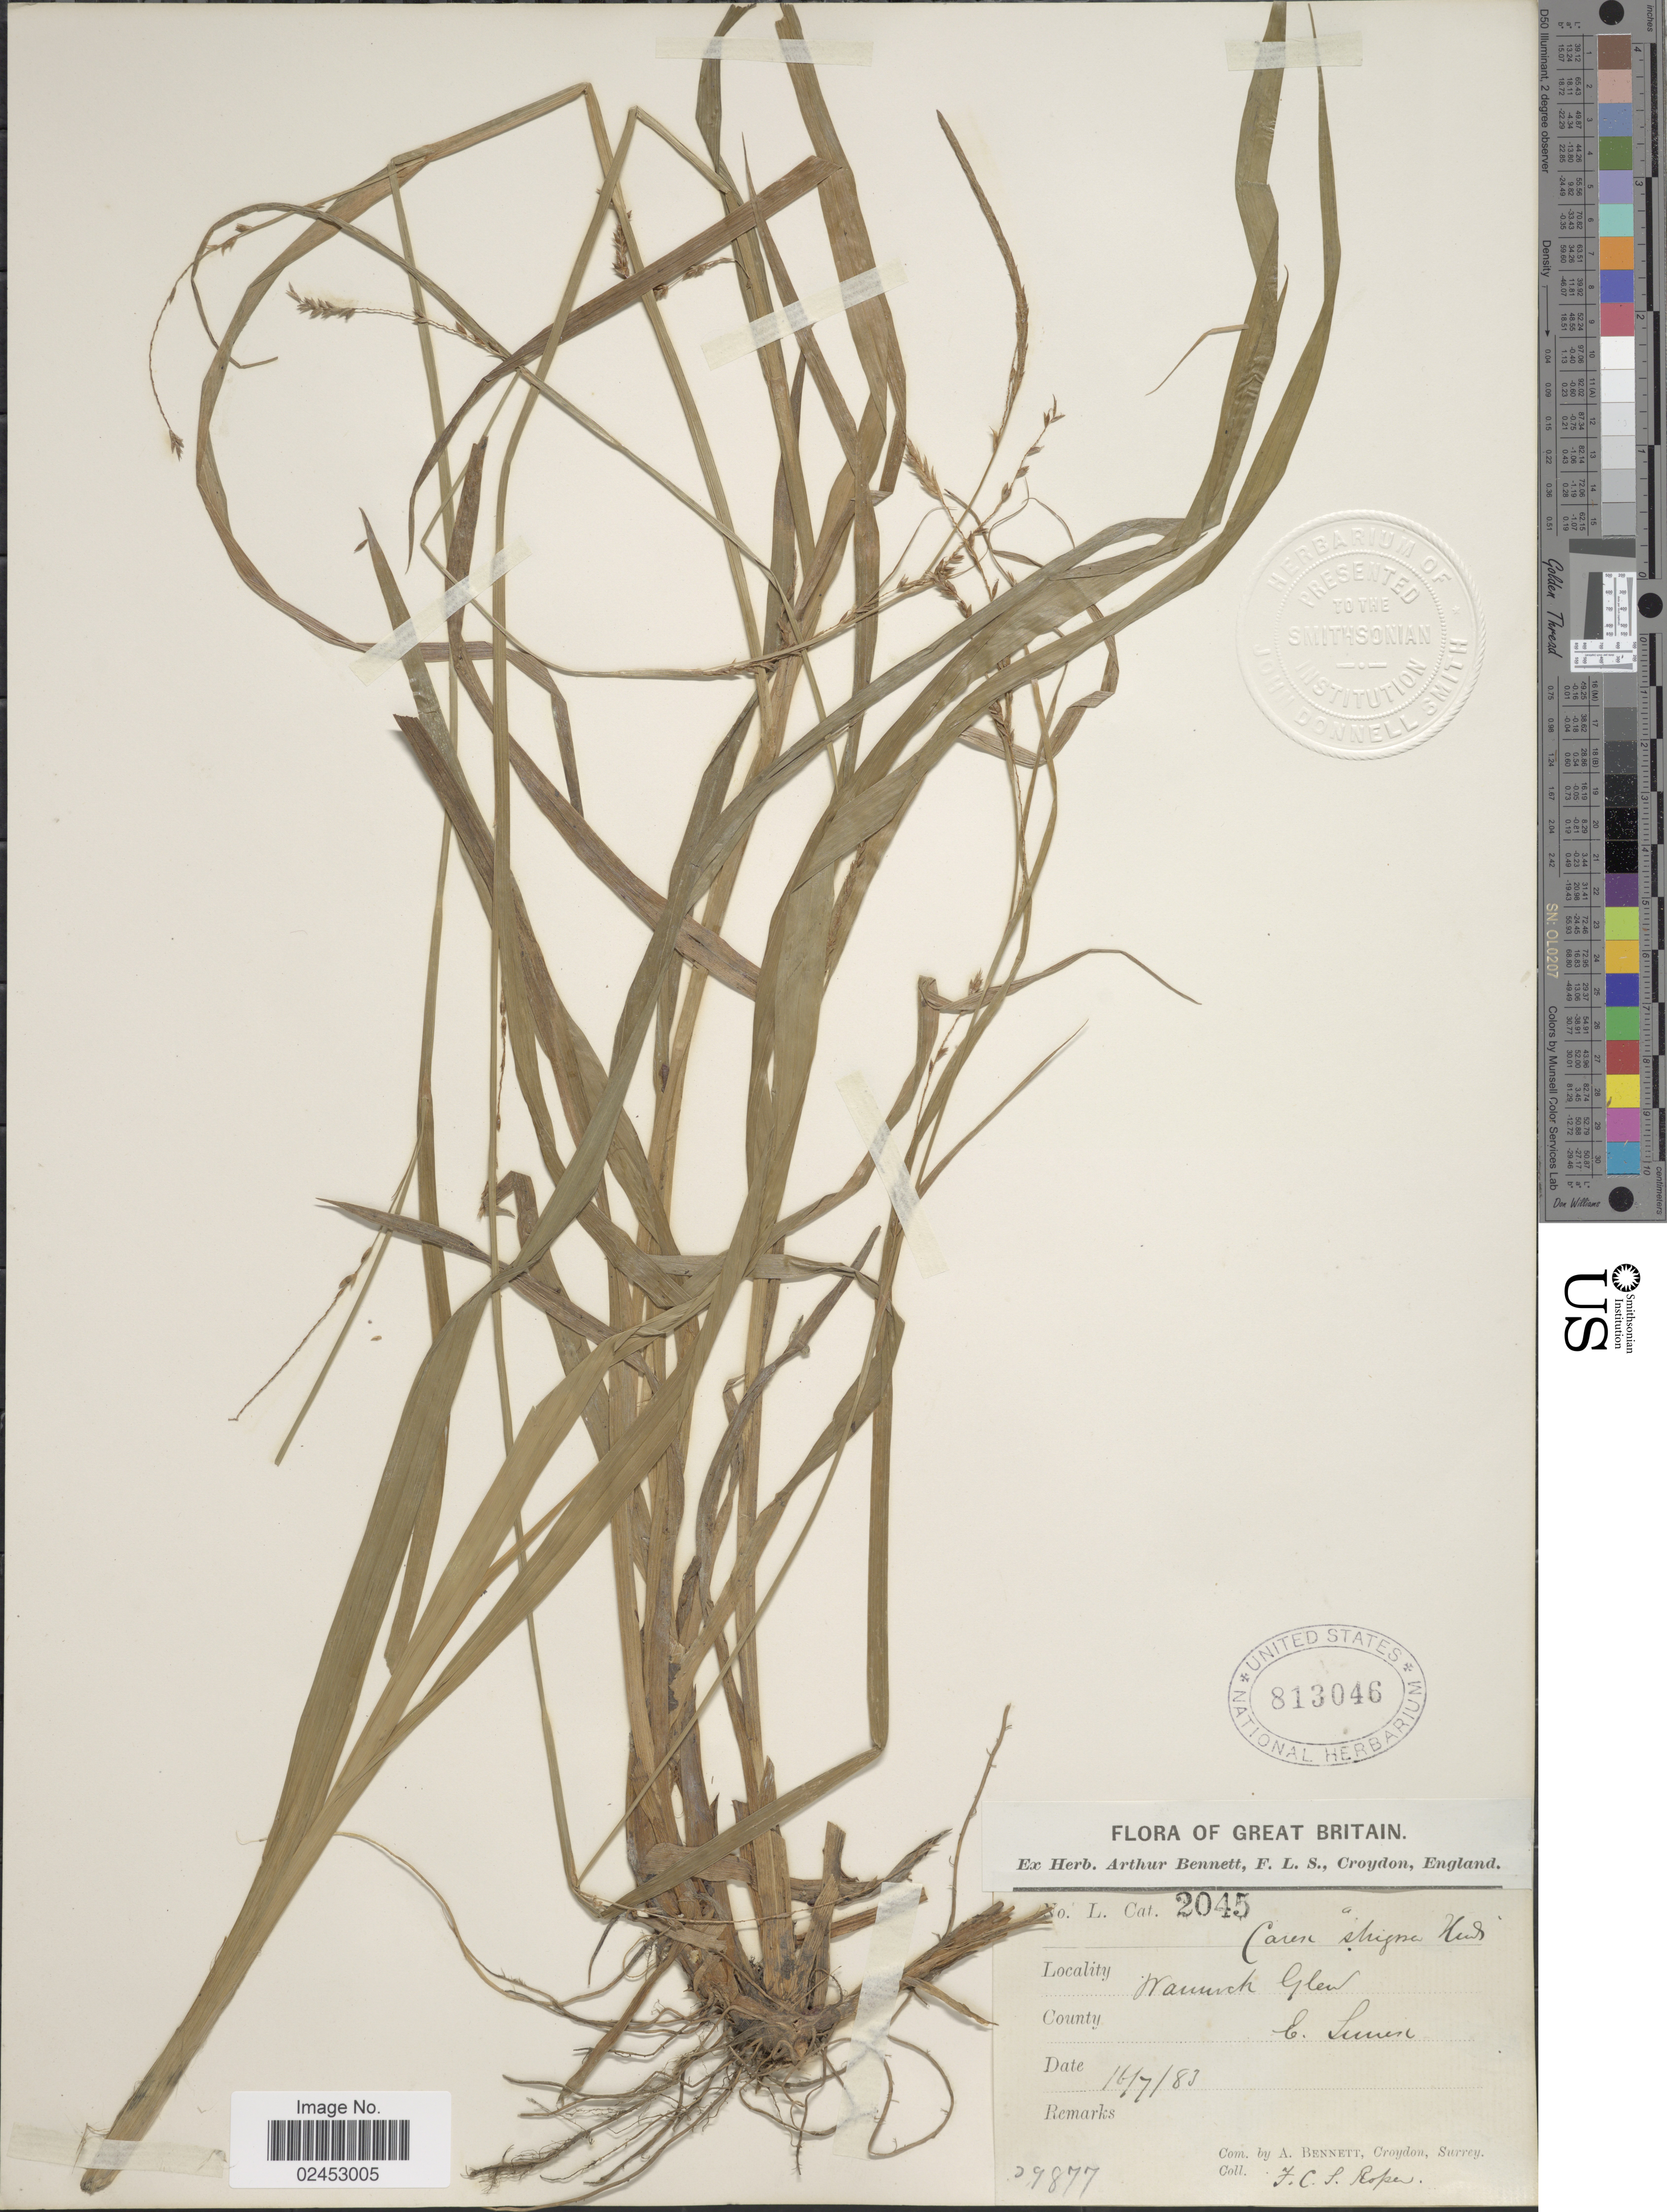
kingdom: Plantae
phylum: Tracheophyta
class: Liliopsida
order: Poales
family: Cyperaceae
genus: Carex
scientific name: Carex strigosa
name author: Huds.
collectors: F. Roper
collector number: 2045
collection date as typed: Transcribed d/m/y: 16/7/83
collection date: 1883-07-16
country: United Kingdom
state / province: England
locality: Great Britain, Wannock Glen, County E. Sussex.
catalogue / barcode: US 813046